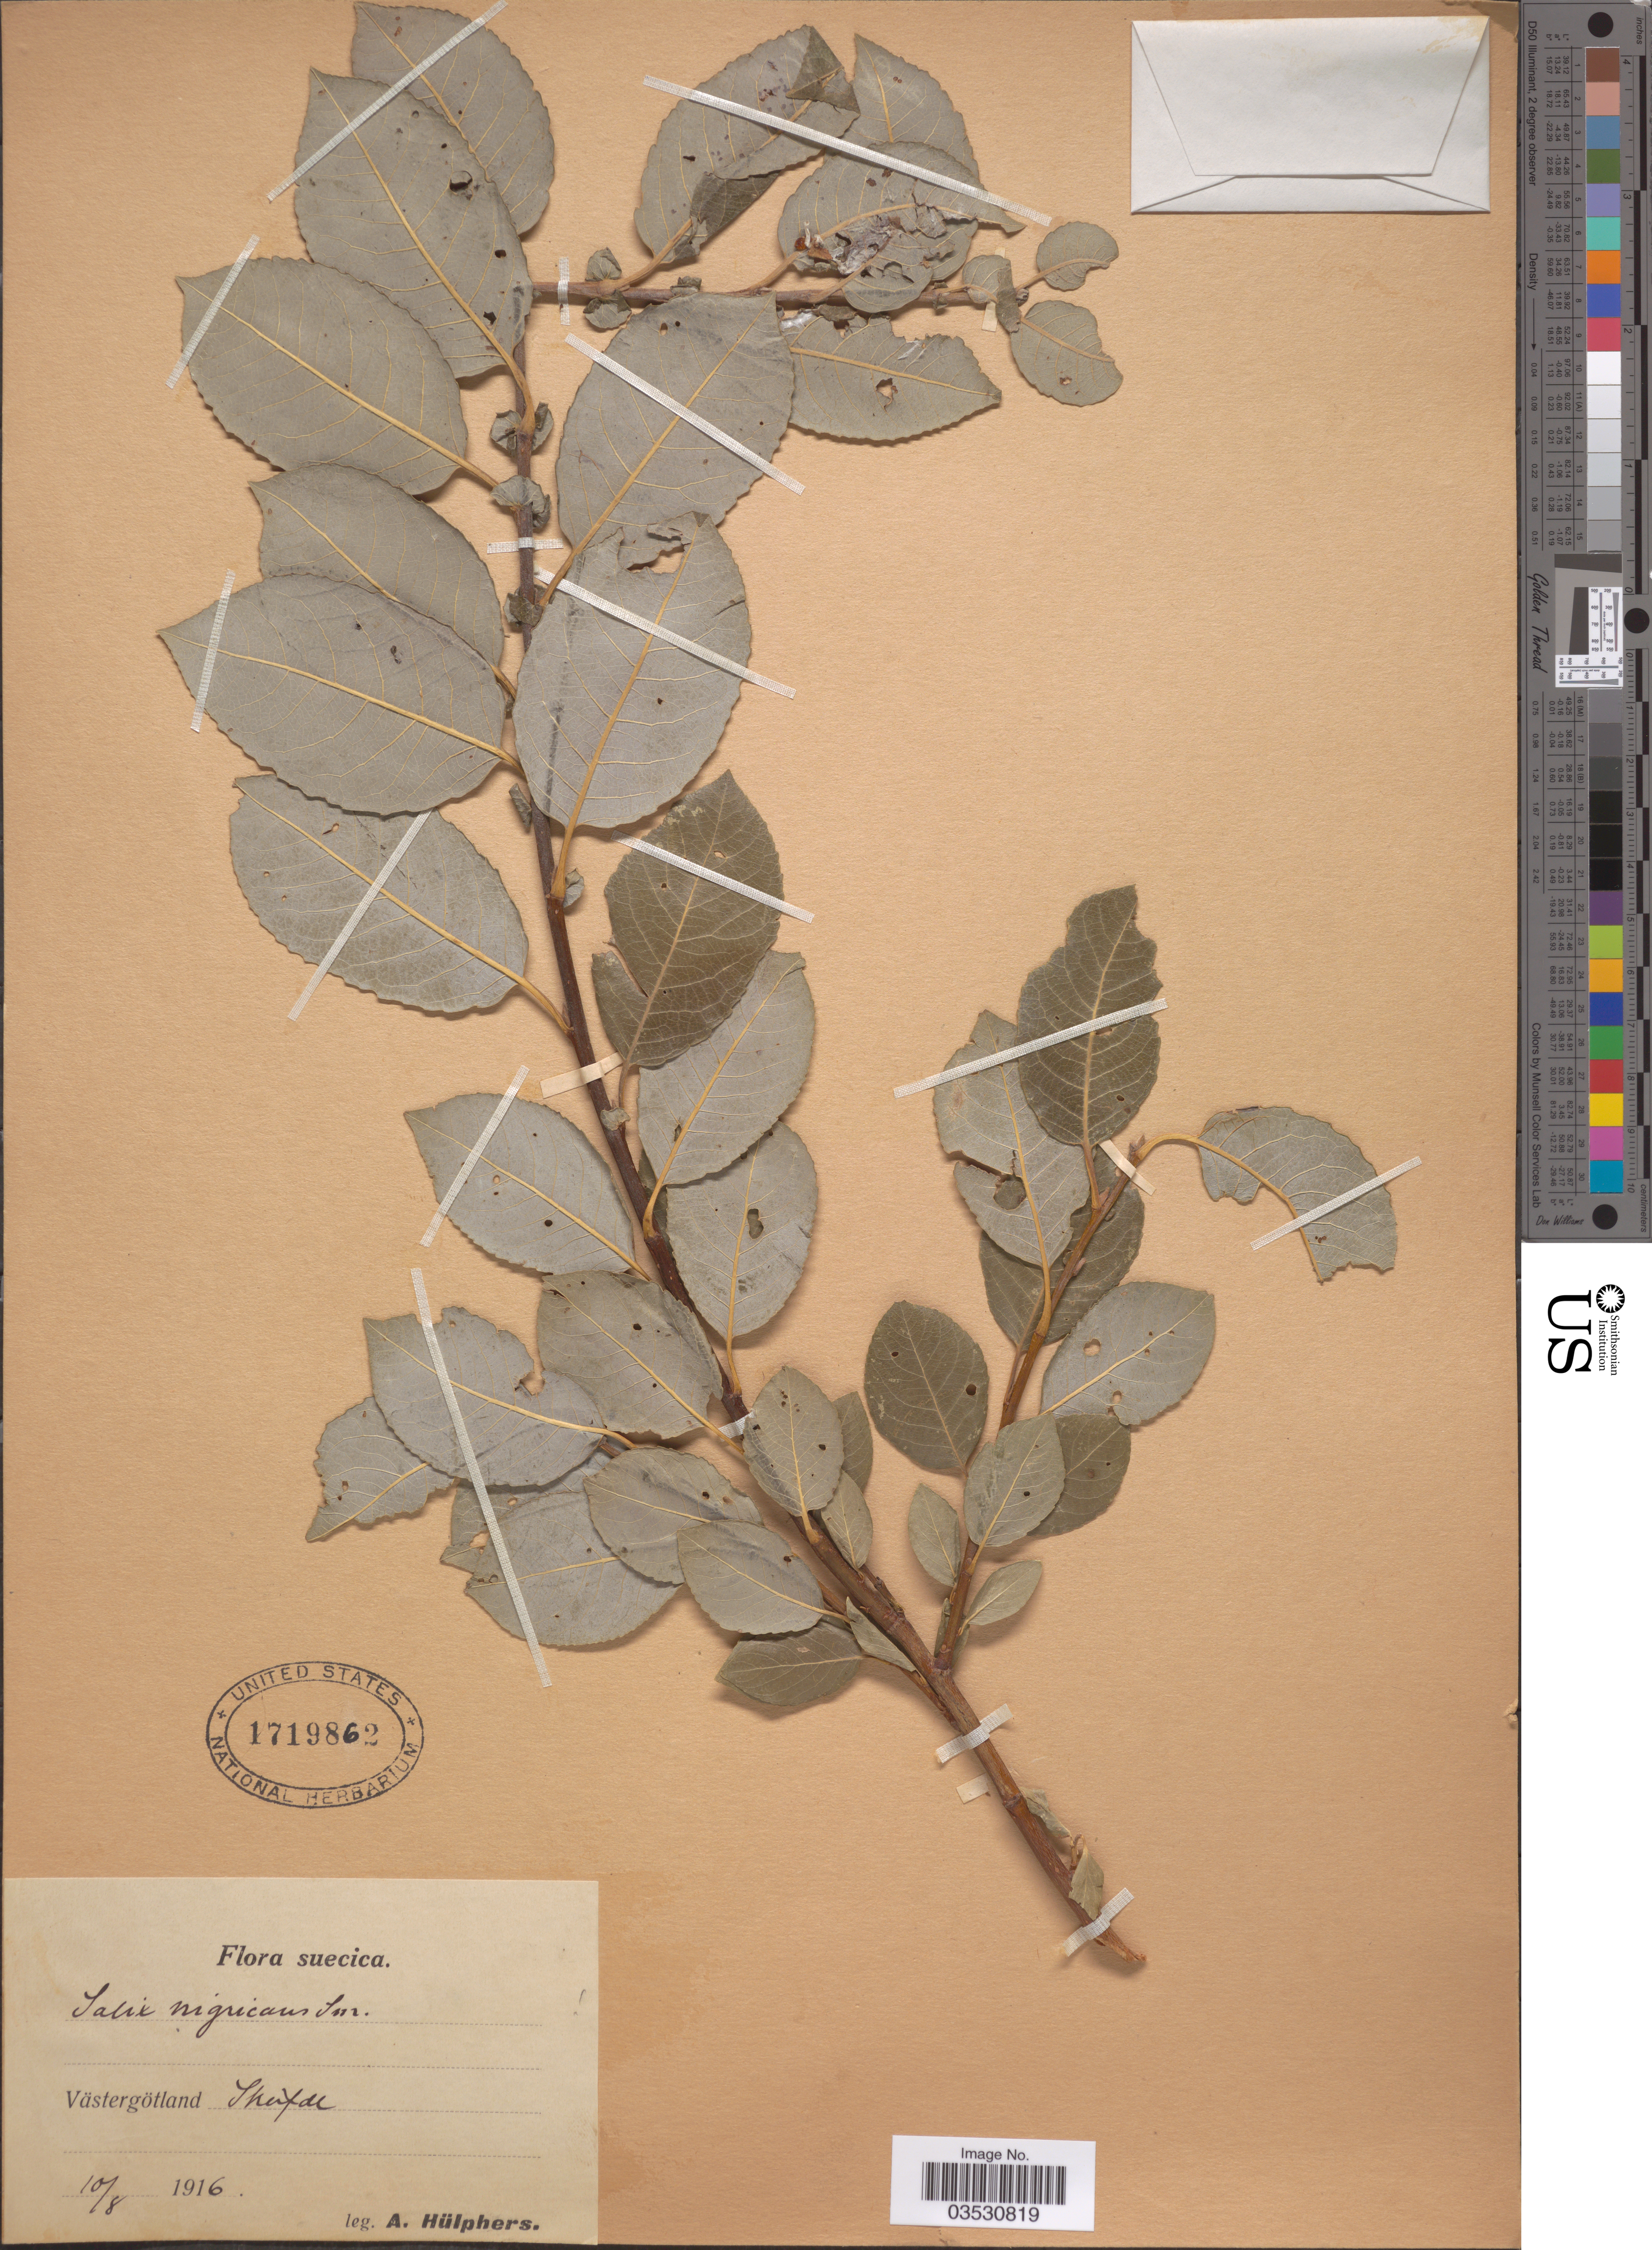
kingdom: Plantae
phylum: Tracheophyta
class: Magnoliopsida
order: Malpighiales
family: Salicaceae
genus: Salix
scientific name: Salix nigricans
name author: Sm.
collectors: A. Hülphers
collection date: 1916-08-10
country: Sweden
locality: Suecica. Västergötland Skofde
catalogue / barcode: US 1719862